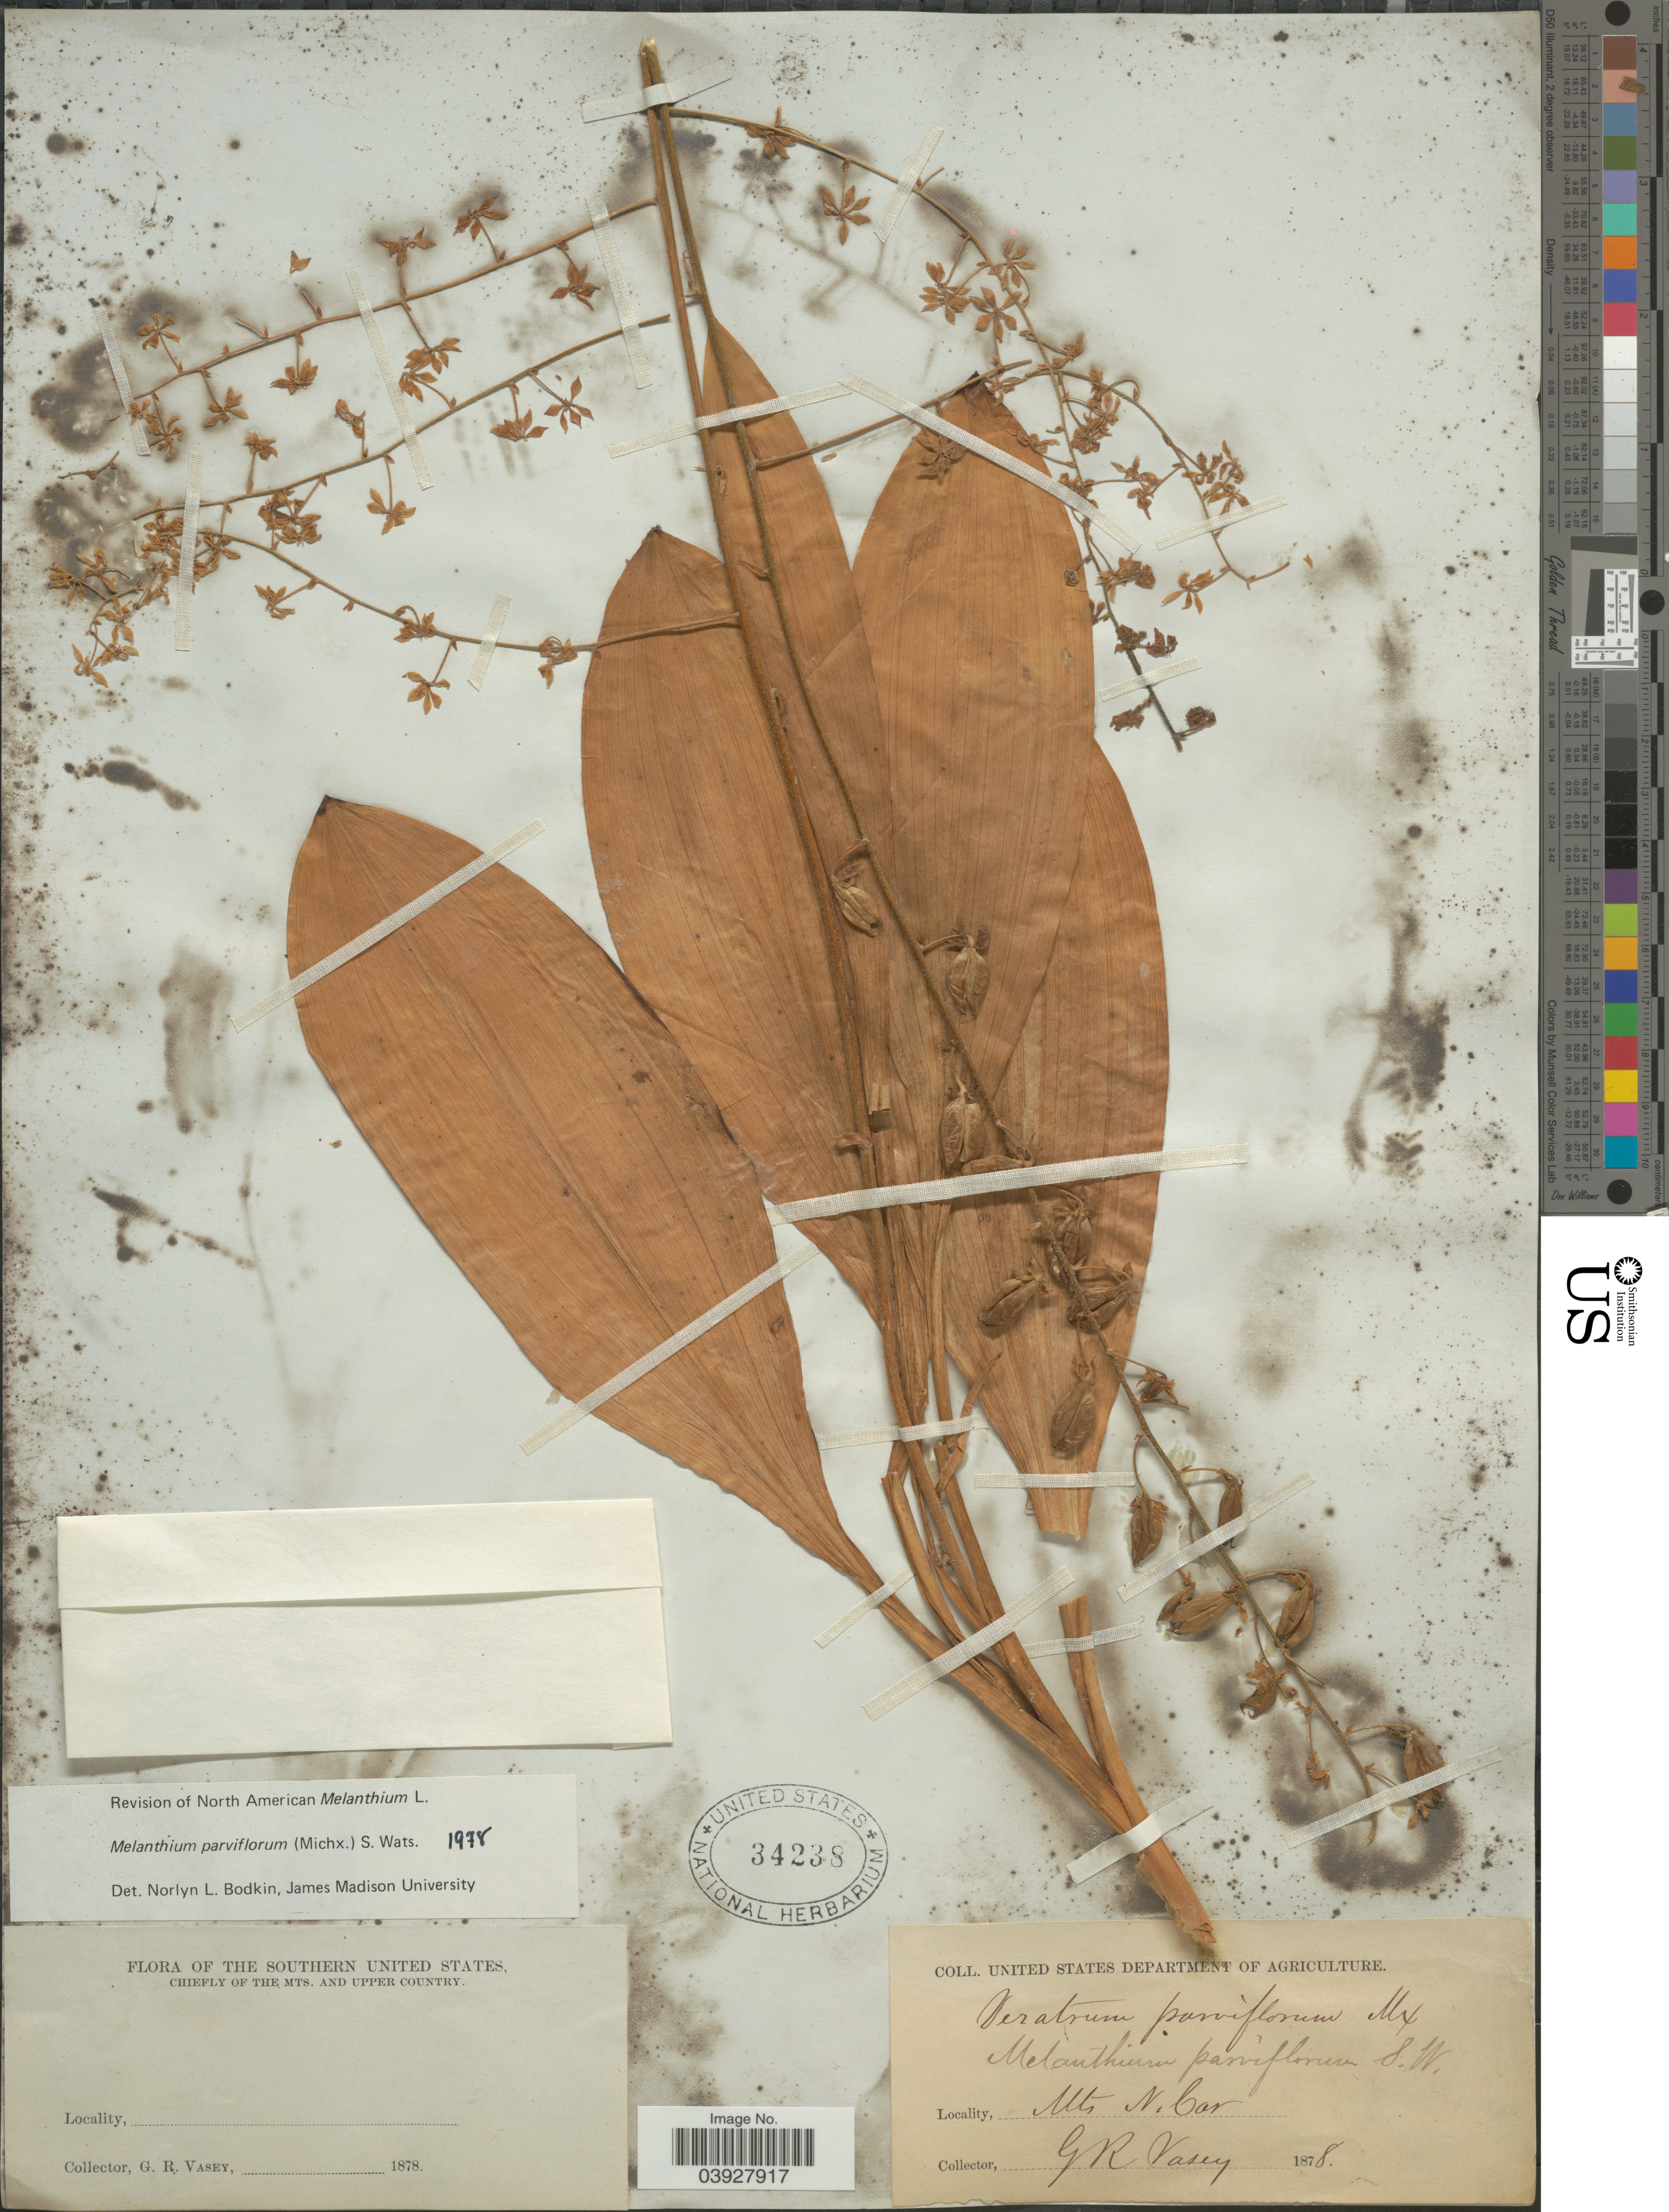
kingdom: Plantae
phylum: Tracheophyta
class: Liliopsida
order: Liliales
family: Melanthiaceae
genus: Melanthium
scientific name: Melanthium parviflorum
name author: (Michx.) S. Watson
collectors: G. R. Vasey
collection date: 1878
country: United States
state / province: North Carolina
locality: The Southern United States. Chiefly of the Mts. and Upper Country. Mts N. Car.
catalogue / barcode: US 34238